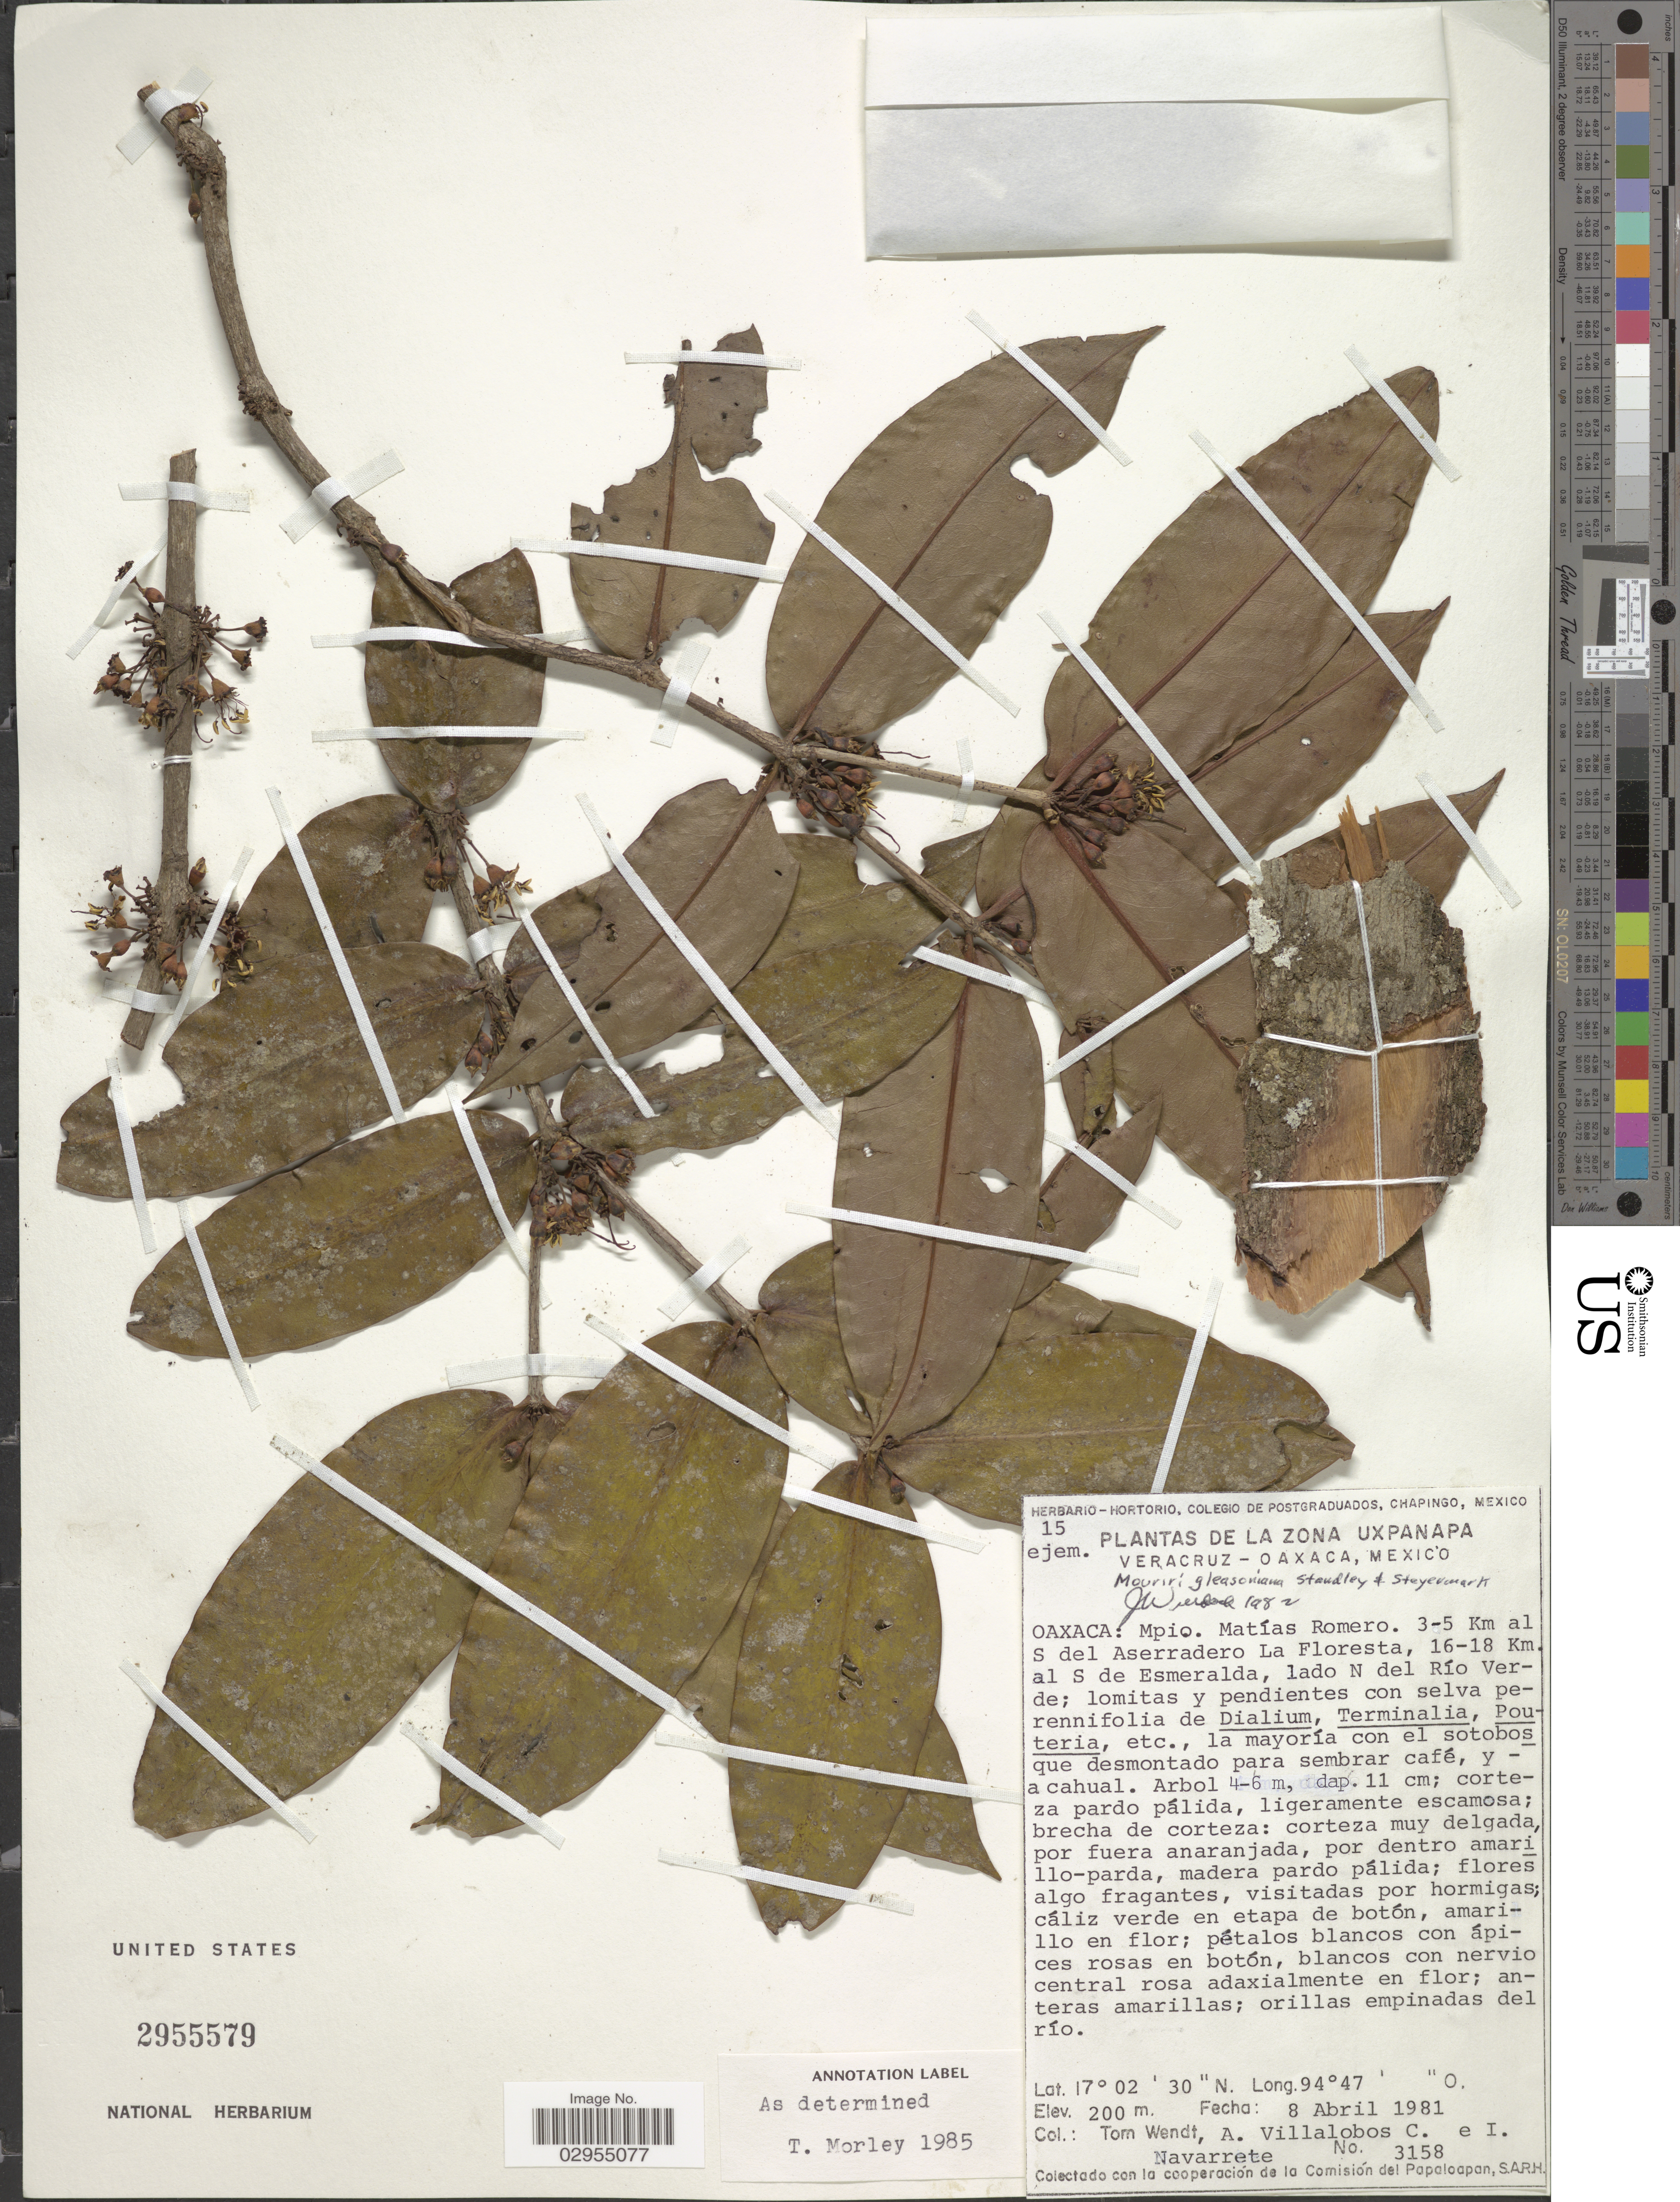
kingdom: Plantae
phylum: Tracheophyta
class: Magnoliopsida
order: Myrtales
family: Melastomataceae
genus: Mouriri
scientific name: Mouriri gleasoniana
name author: Standl.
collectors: T. L. Wendt, A. Villalobos C. & I. Navarrete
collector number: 3158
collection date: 1981-04-08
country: Mexico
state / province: Oaxaca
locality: La Zona Uxpanapa. Mpio. Matías Romero. 3-5 Km al S del Aserradero La Floresta, 16-18 Km. al S de Esmeralda, lado N del Río Verde.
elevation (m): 200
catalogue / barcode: US 2955579